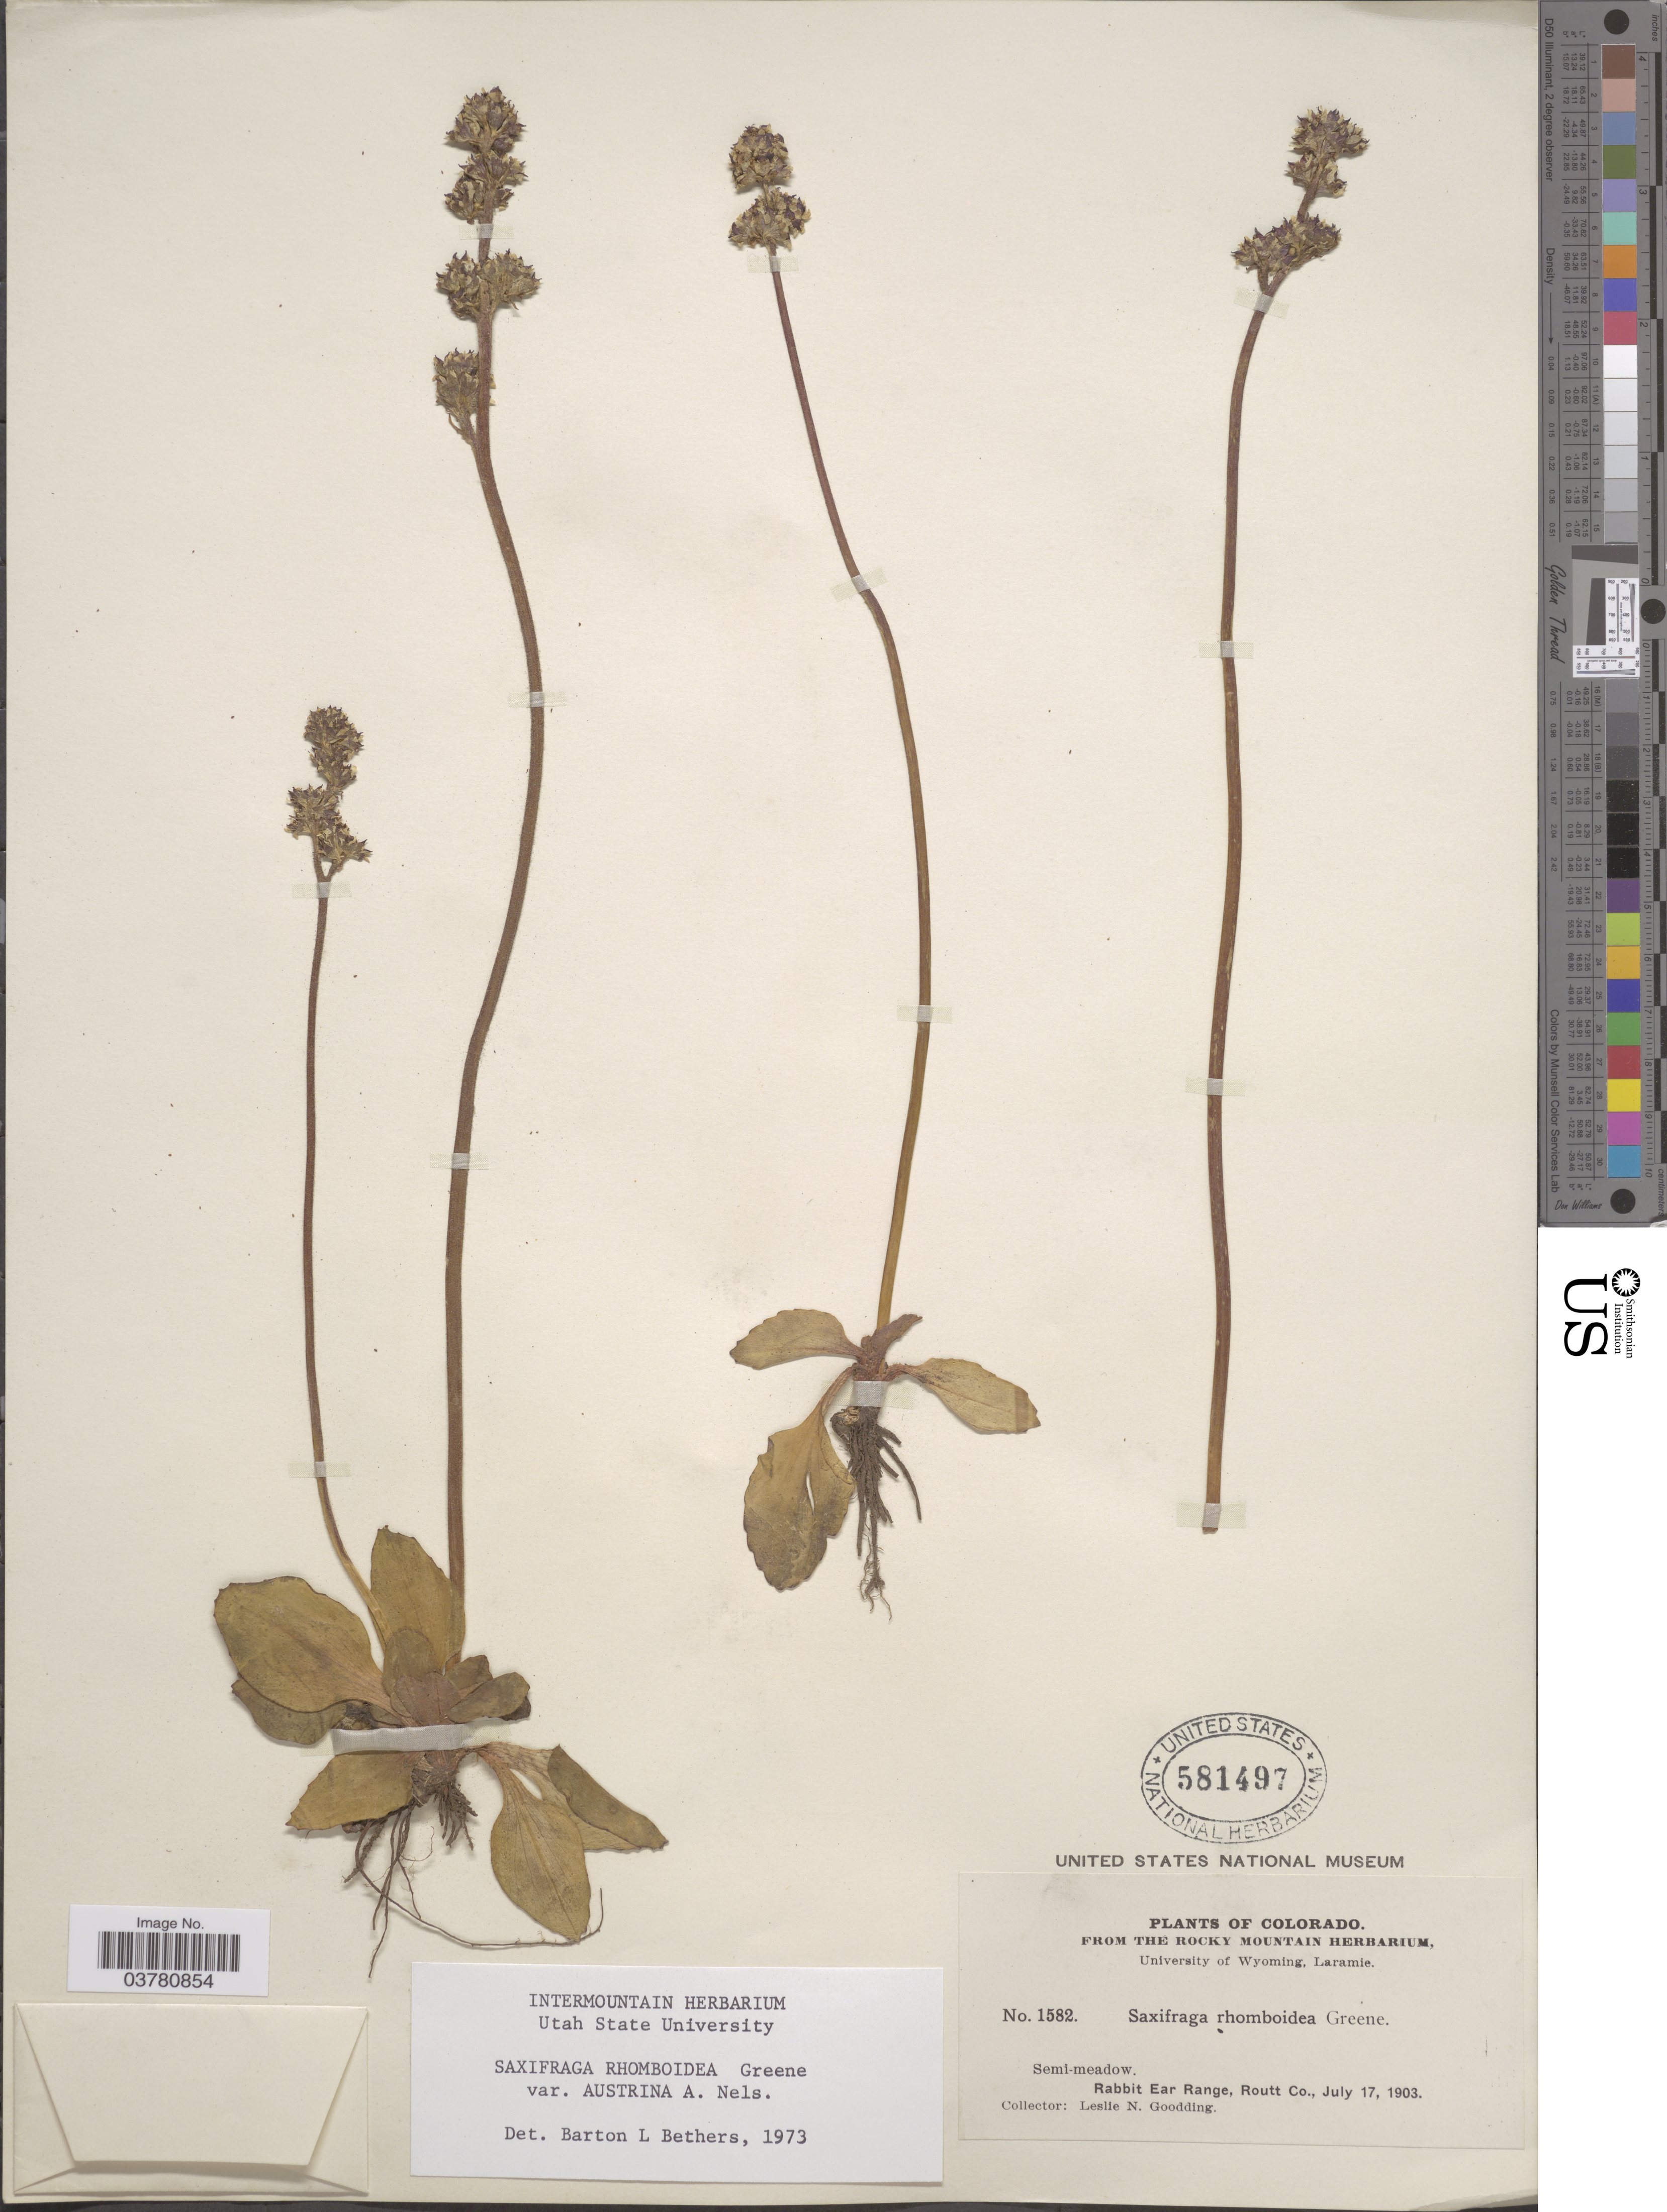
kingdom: Plantae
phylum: Tracheophyta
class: Magnoliopsida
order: Saxifragales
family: Saxifragaceae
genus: Micranthes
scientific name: Micranthes rhomboidea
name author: (Greene) Small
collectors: L. N. Goodding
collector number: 1582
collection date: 1903-07-17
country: United States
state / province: Colorado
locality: Rabbit Ear Range, Routt Co.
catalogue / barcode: US 581497